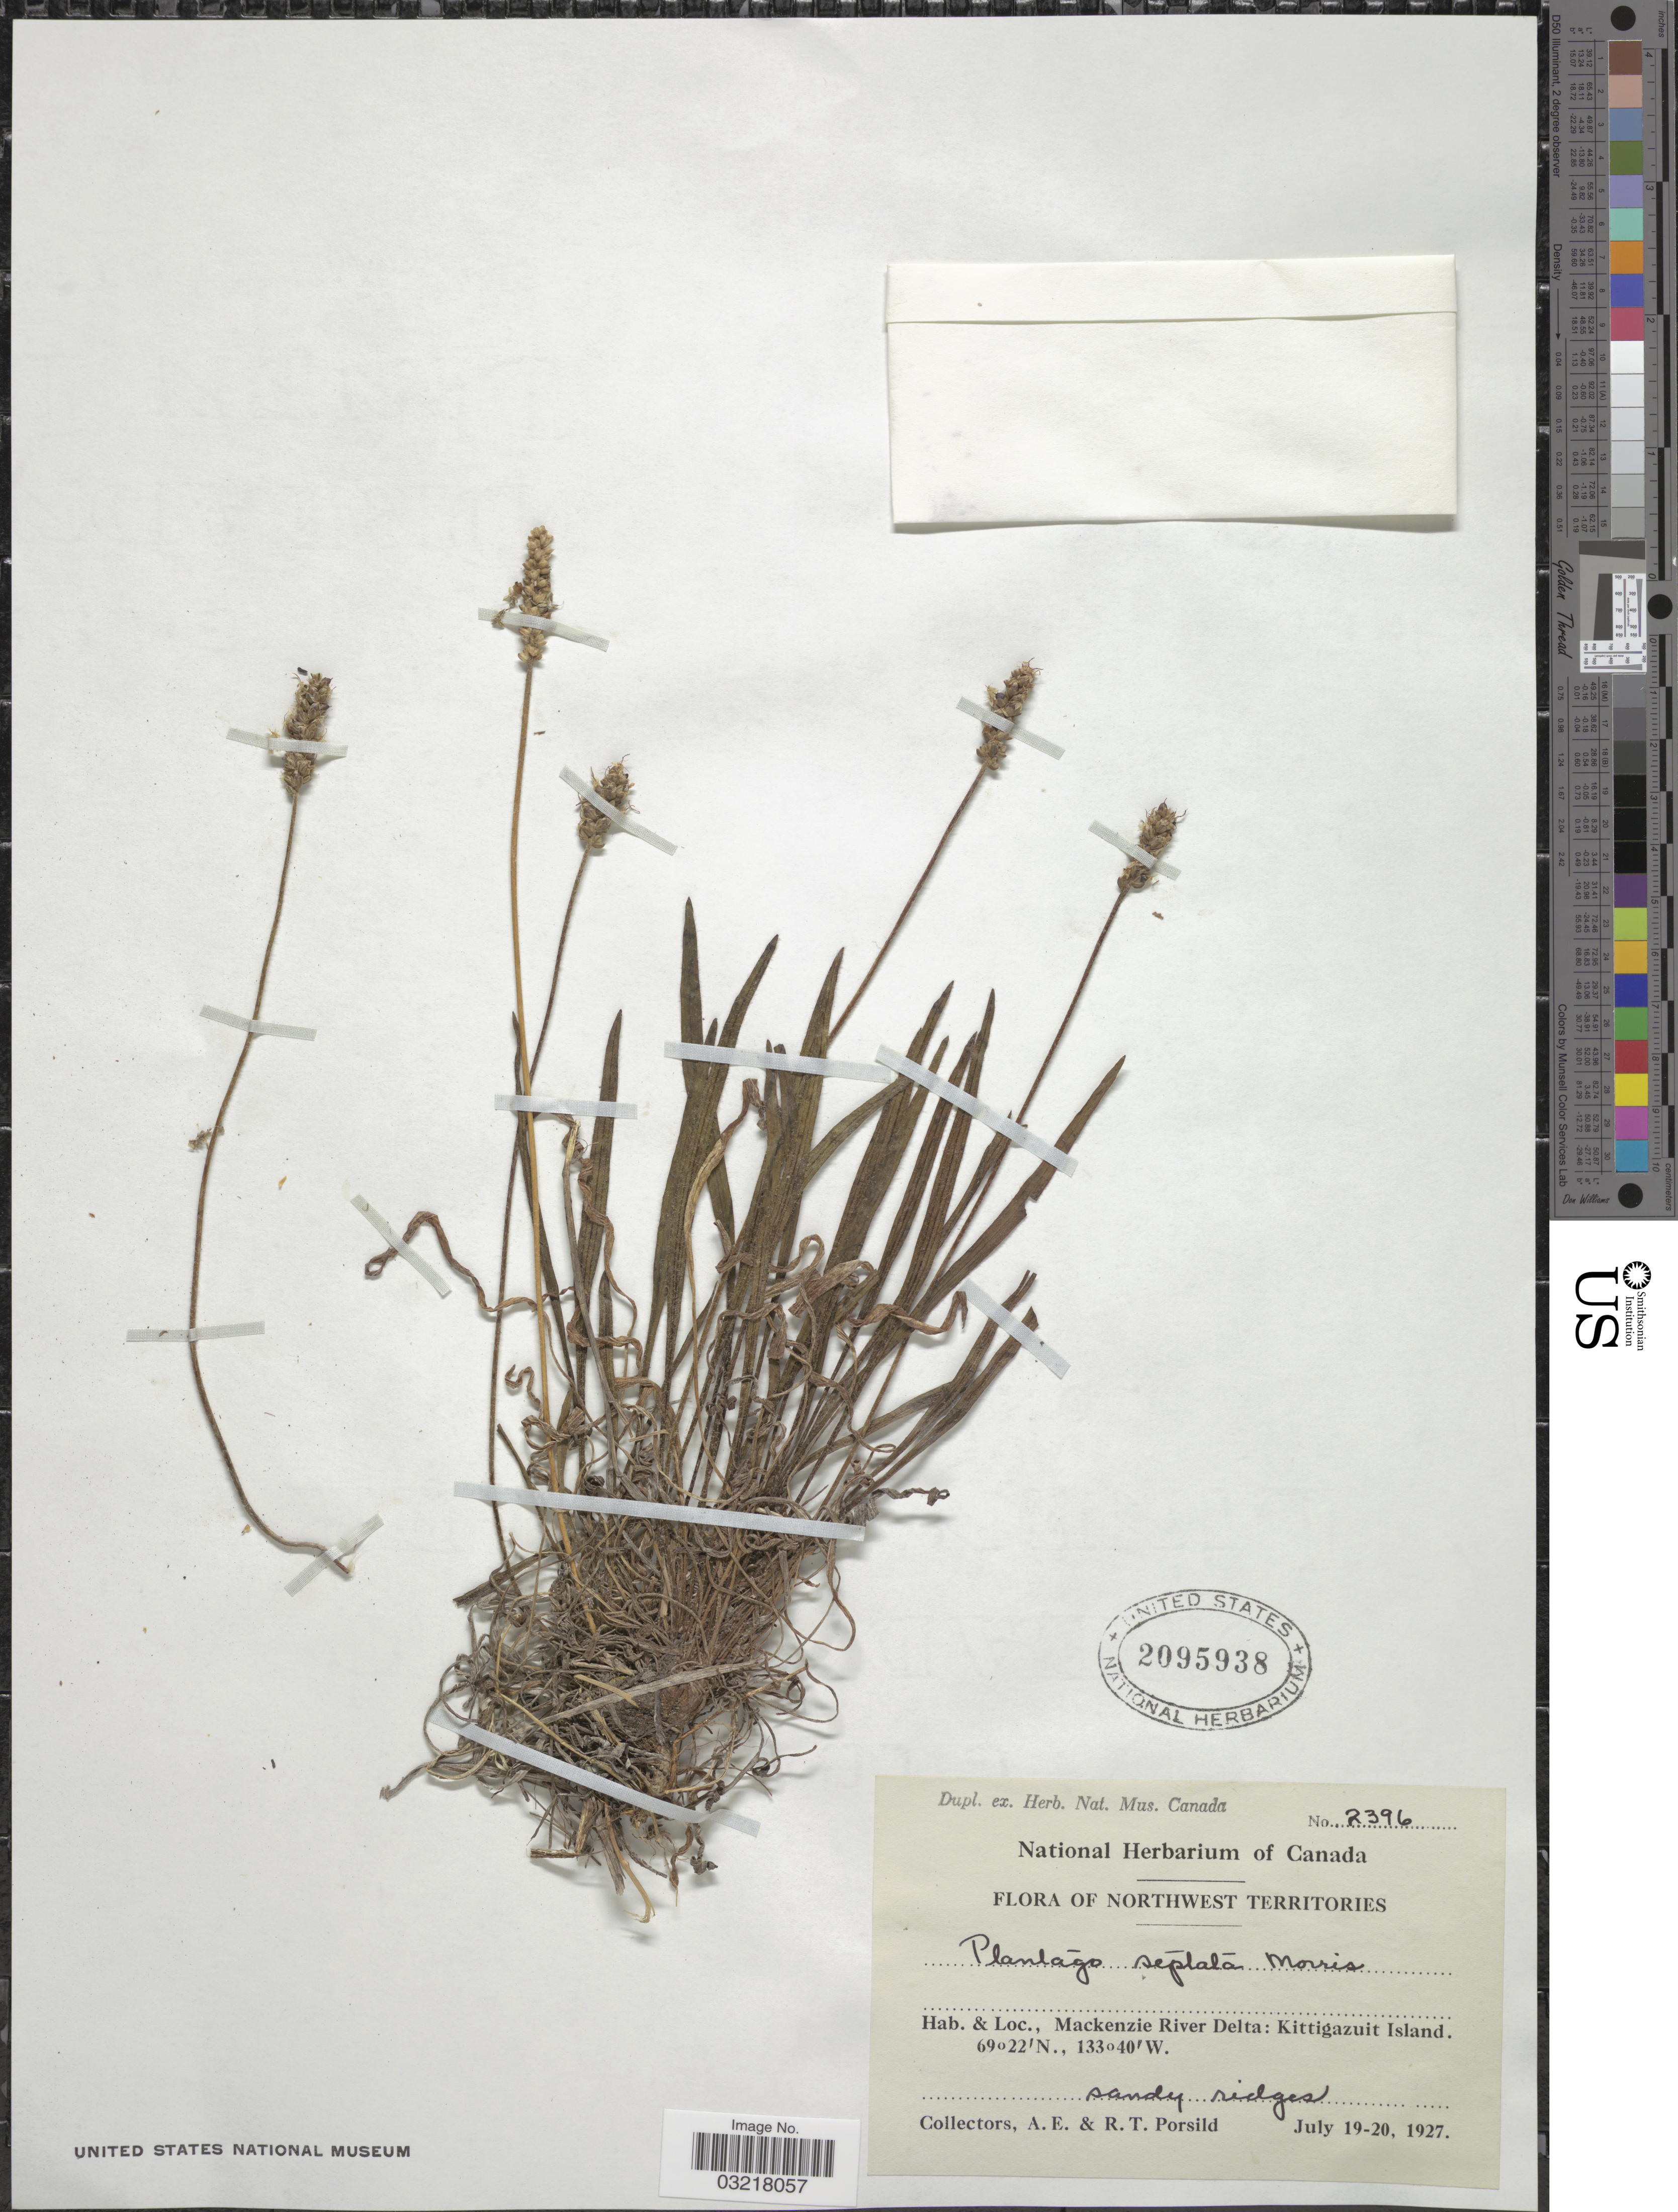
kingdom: Plantae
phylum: Tracheophyta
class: Magnoliopsida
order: Lamiales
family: Plantaginaceae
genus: Plantago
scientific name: Plantago canescens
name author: Adams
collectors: A. E. Porsild & R. T. Porsild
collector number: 2396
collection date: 1927-07-19/1927-07-20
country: Canada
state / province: Northwest Territories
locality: Mackenzie River Delta: Kittigazuit Island.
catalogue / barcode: US 2095938